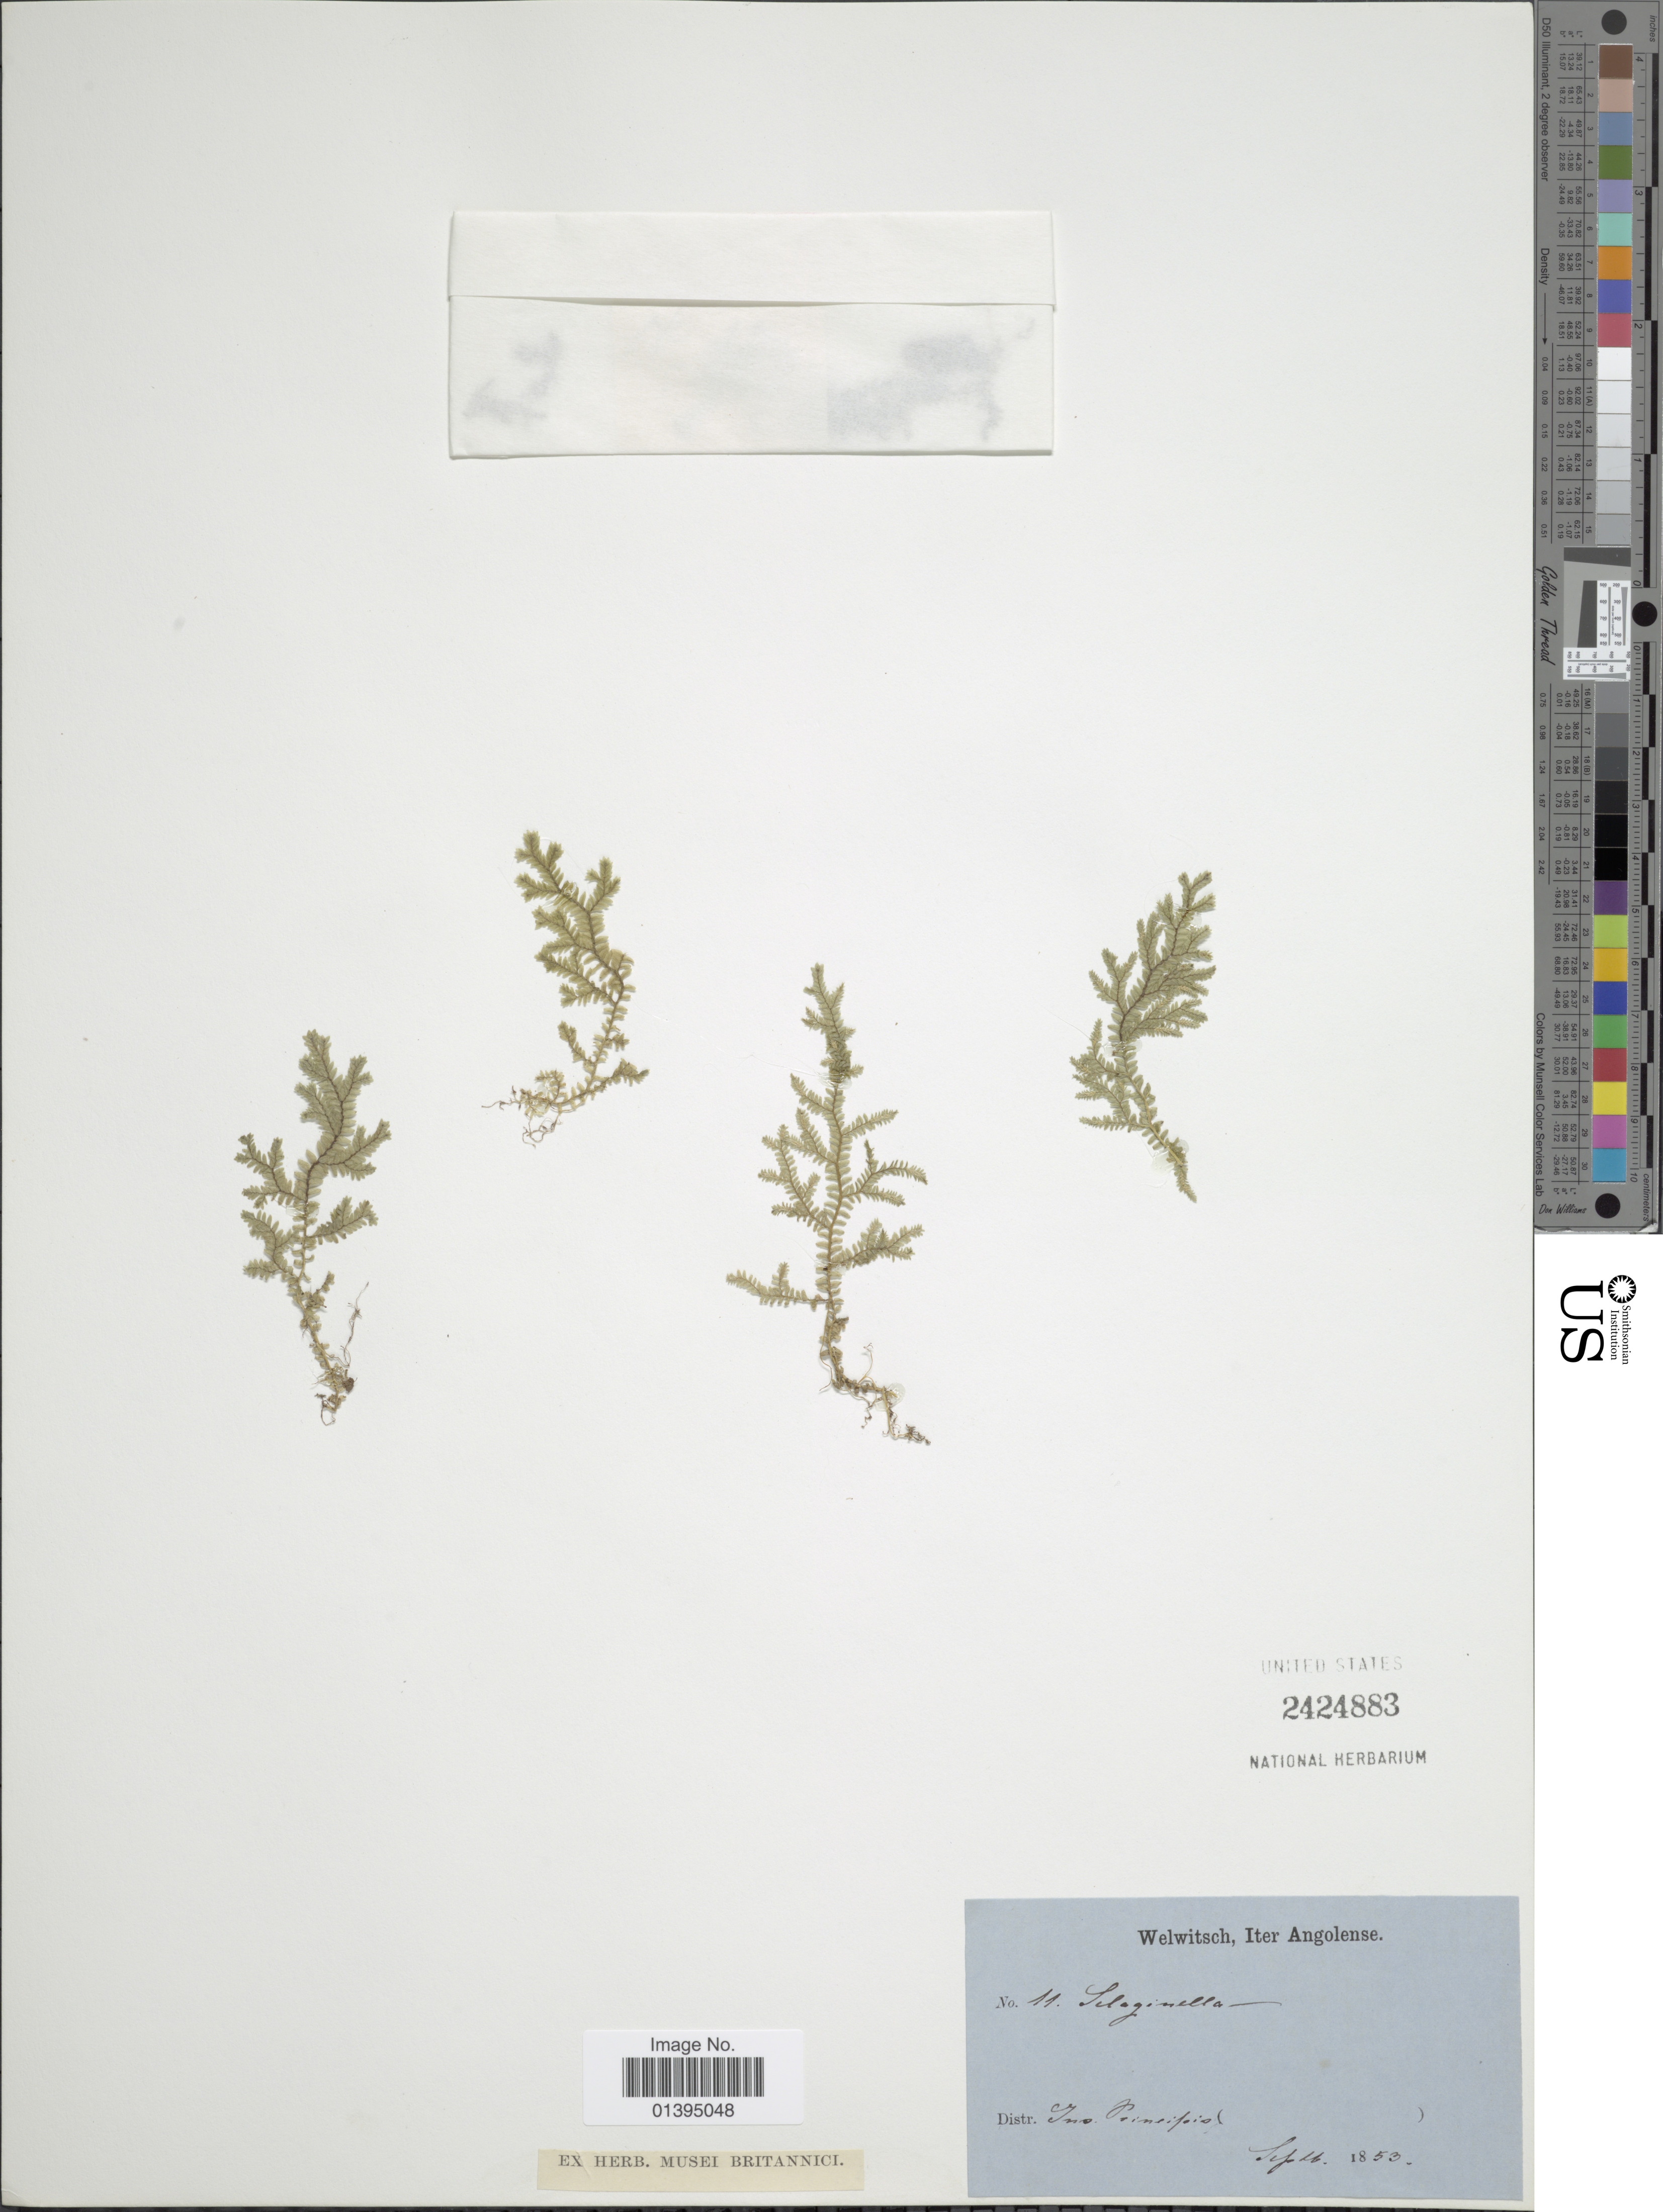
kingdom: Plantae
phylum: Tracheophyta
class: Lycopodiopsida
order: Selaginellales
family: Selaginellaceae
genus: Selaginella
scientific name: Selaginella sp.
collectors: -. Welwitsch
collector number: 11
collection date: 1853-09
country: Angola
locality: Ino. Poinifois [interpreted]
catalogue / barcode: US 2424883